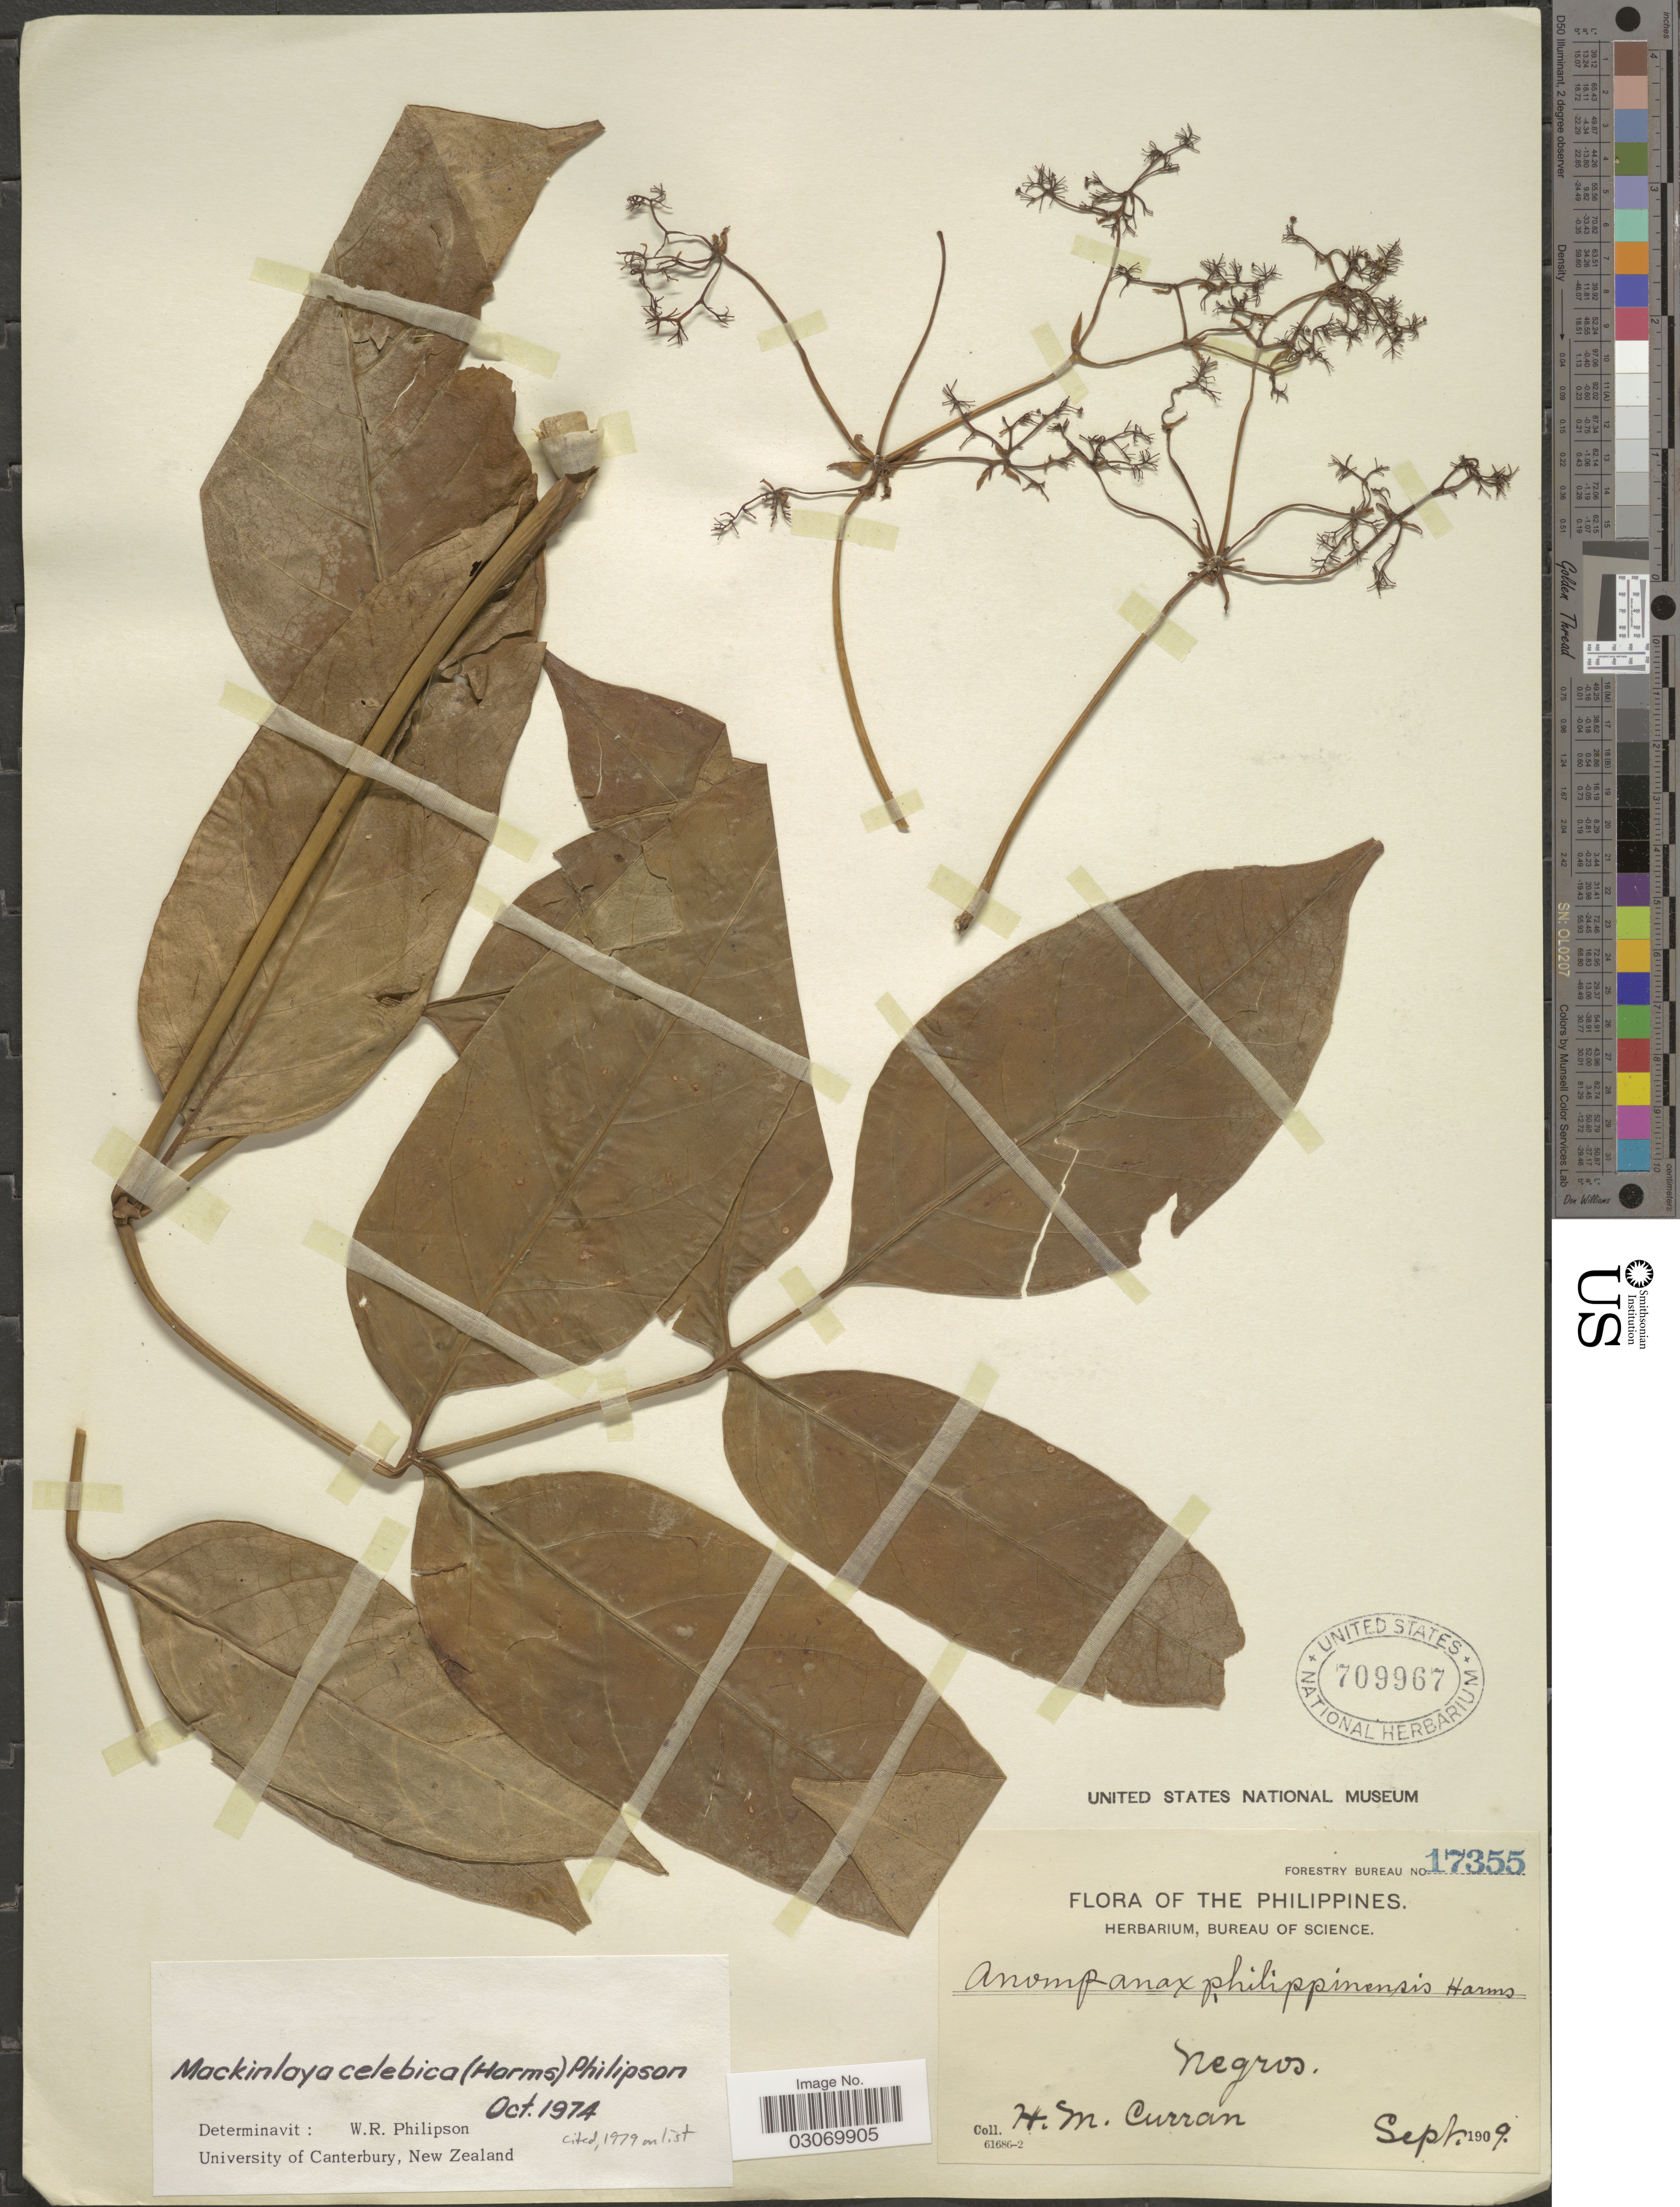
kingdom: Plantae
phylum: Tracheophyta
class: Magnoliopsida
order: Apiales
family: Apiaceae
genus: Mackinlaya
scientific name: Mackinlaya celebica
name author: (Harms) Philipson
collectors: H. M. Curran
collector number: Forestry Bureau 17355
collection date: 1909-09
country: Philippines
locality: Negros.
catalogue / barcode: US 709967